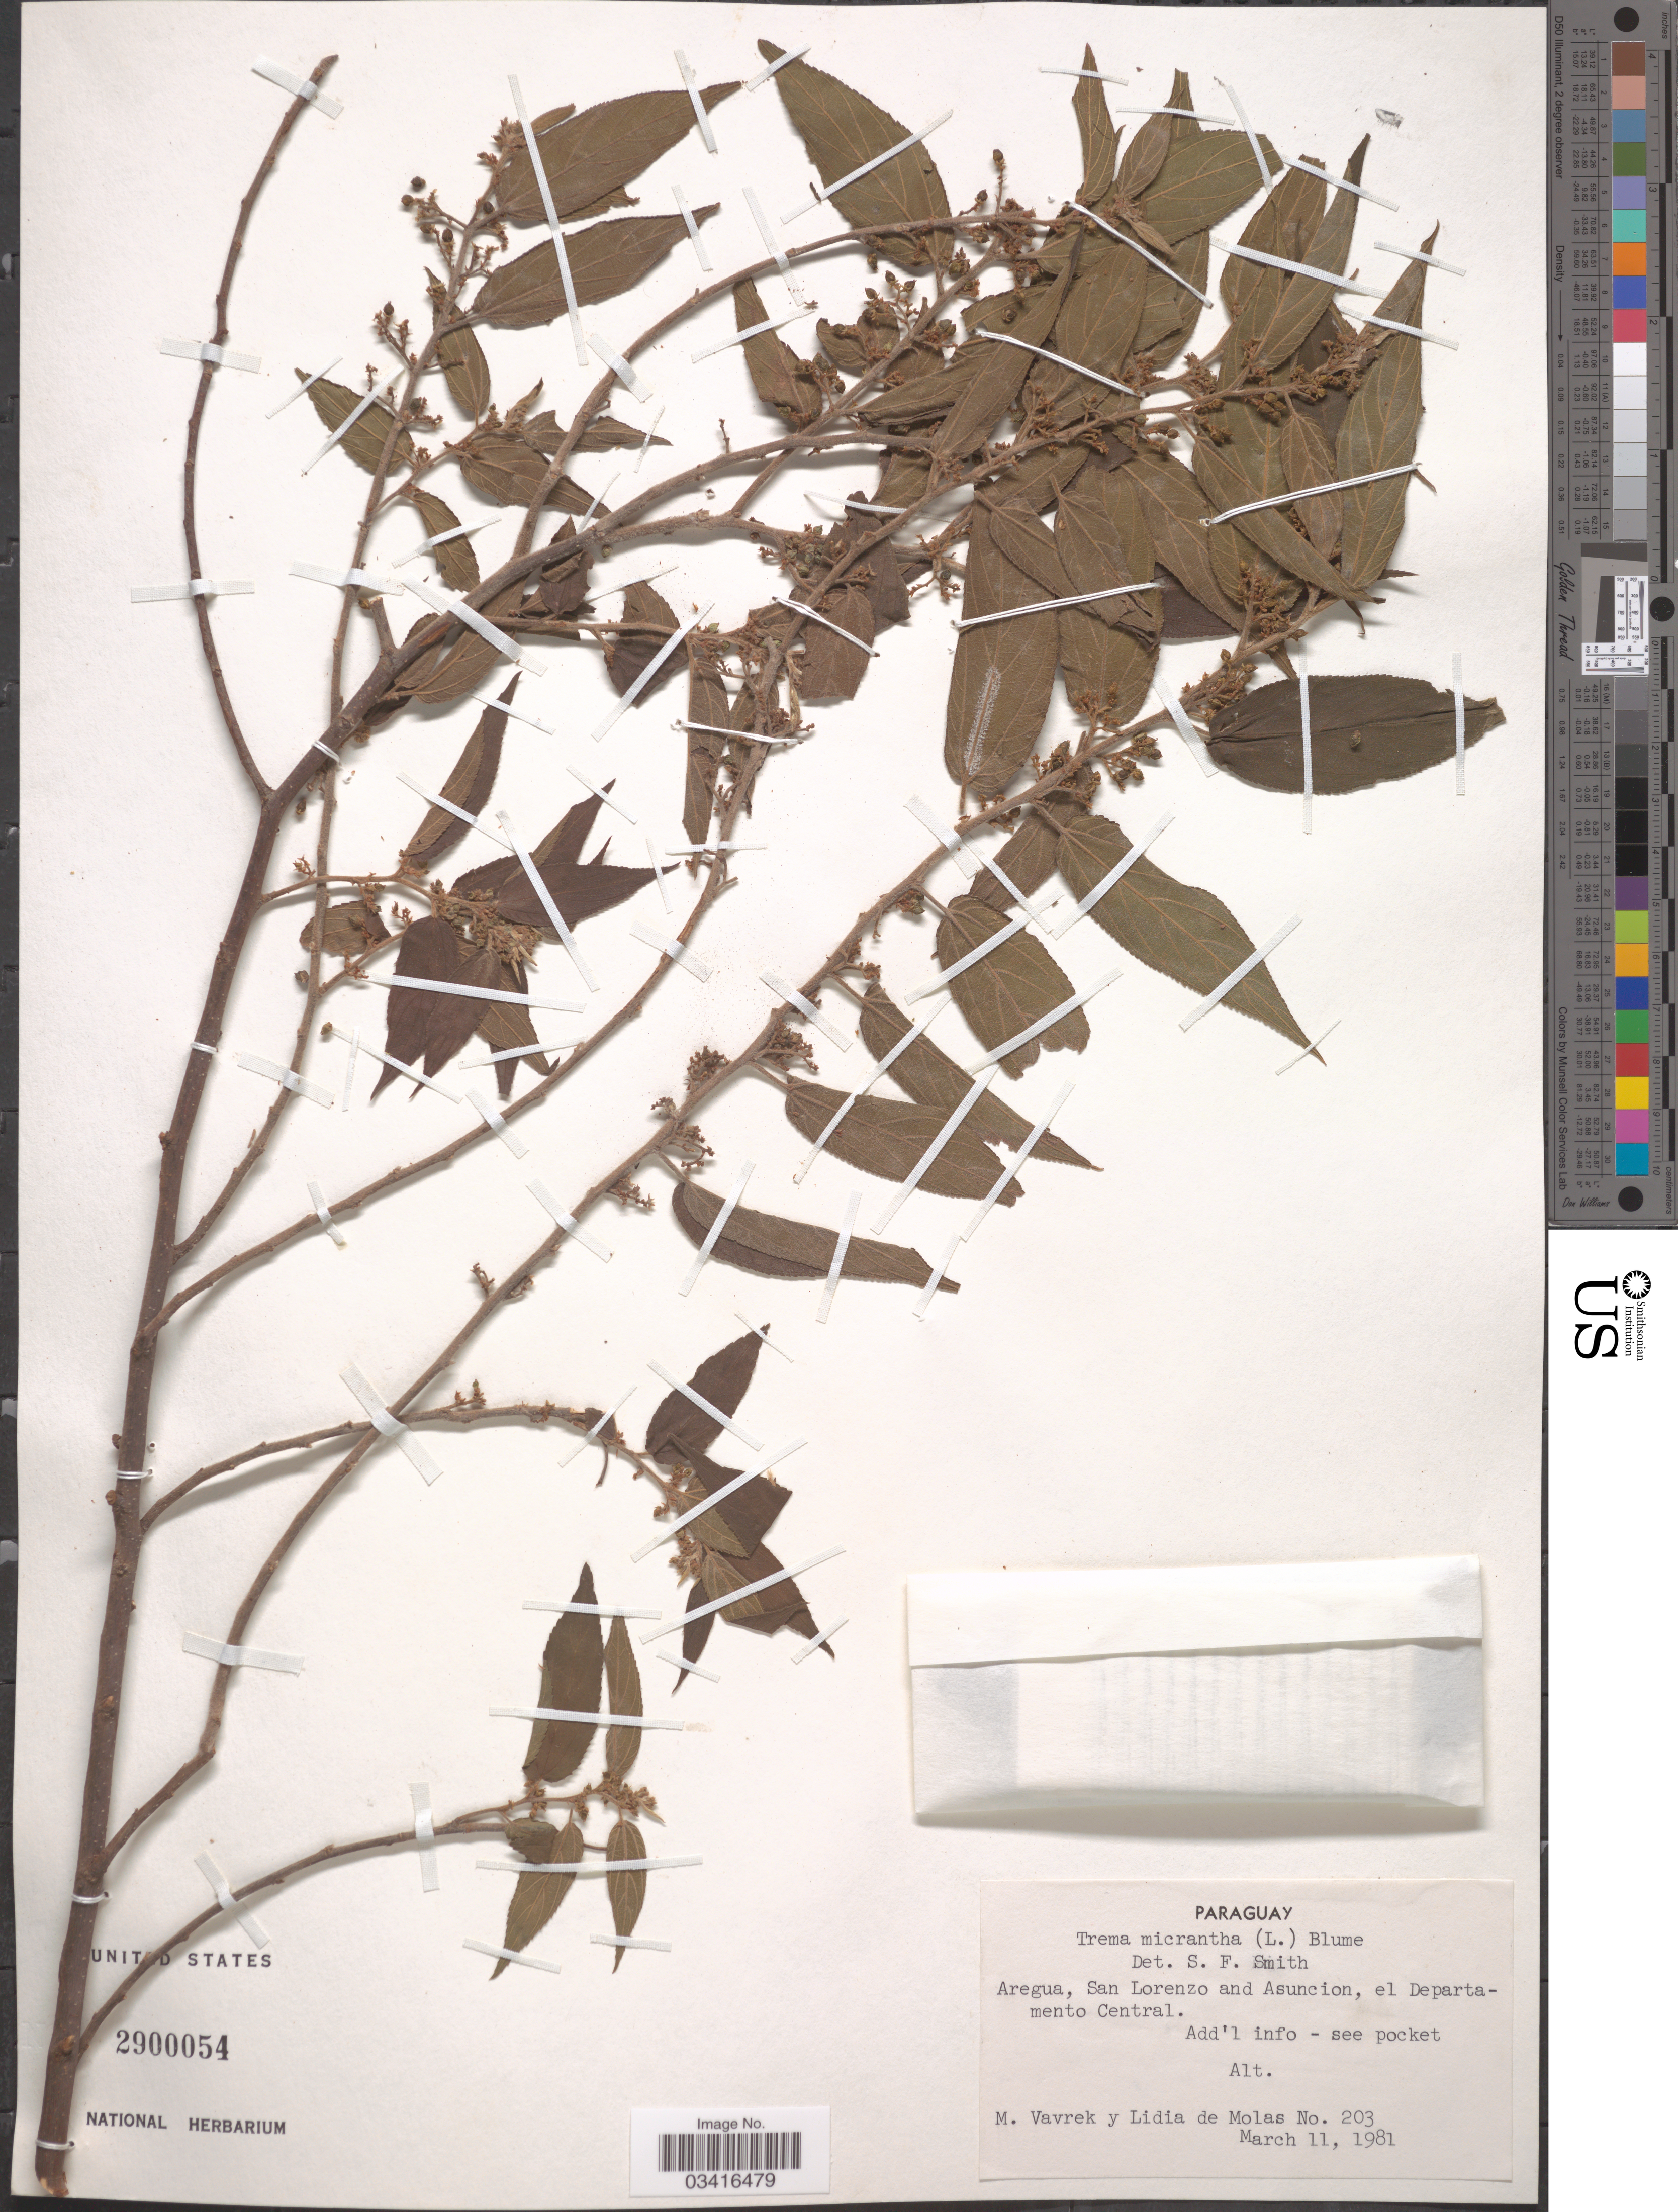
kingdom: Plantae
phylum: Tracheophyta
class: Magnoliopsida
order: Rosales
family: Cannabaceae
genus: Trema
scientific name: Trema micranthum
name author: (L.) Blume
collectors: M. Vavrek & L. de Molas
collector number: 203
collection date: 1981-03-11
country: Paraguay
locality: Aregua, San Lorenzo and Asuncion, el Departamento Central.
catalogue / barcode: US 2900054